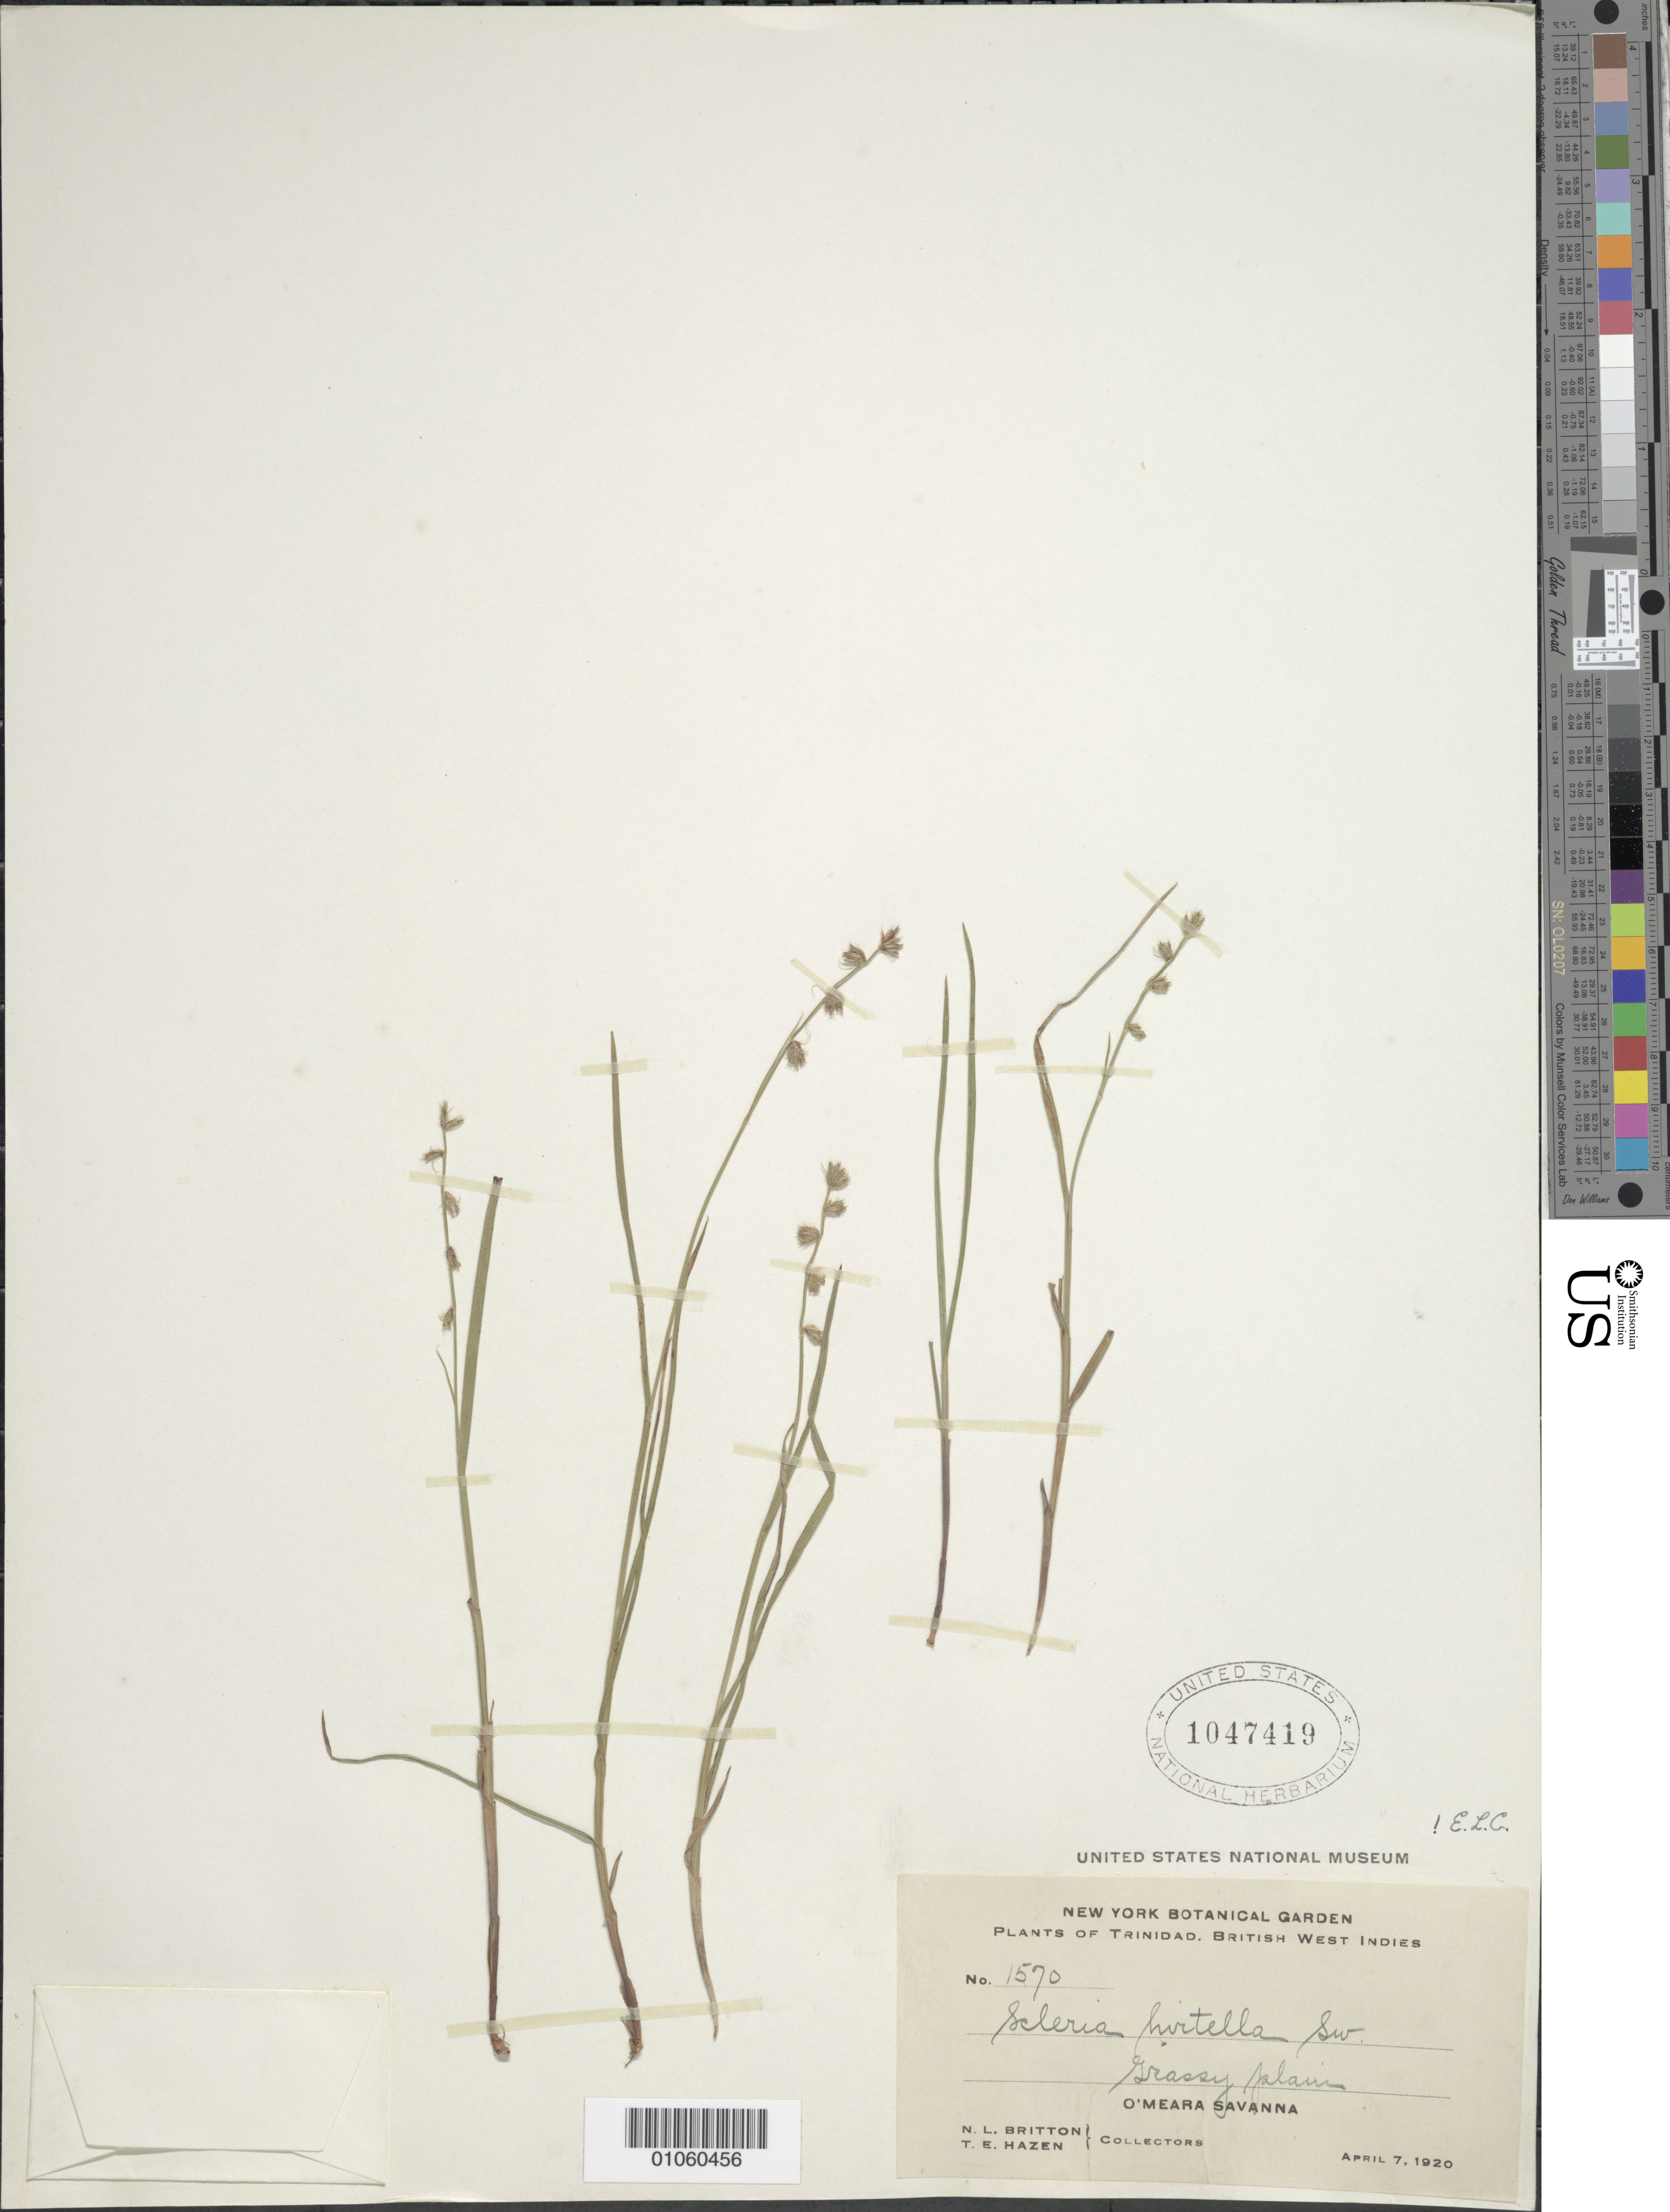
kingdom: Plantae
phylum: Tracheophyta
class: Liliopsida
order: Poales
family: Cyperaceae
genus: Scleria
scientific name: Scleria distans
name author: Poir.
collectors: N. Britton & T. E. Hazen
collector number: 1570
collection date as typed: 07 Apr 1920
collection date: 1920-04-07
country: Trinidad and Tobago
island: Trinidad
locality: O'Meara Savanna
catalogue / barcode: US 1047419